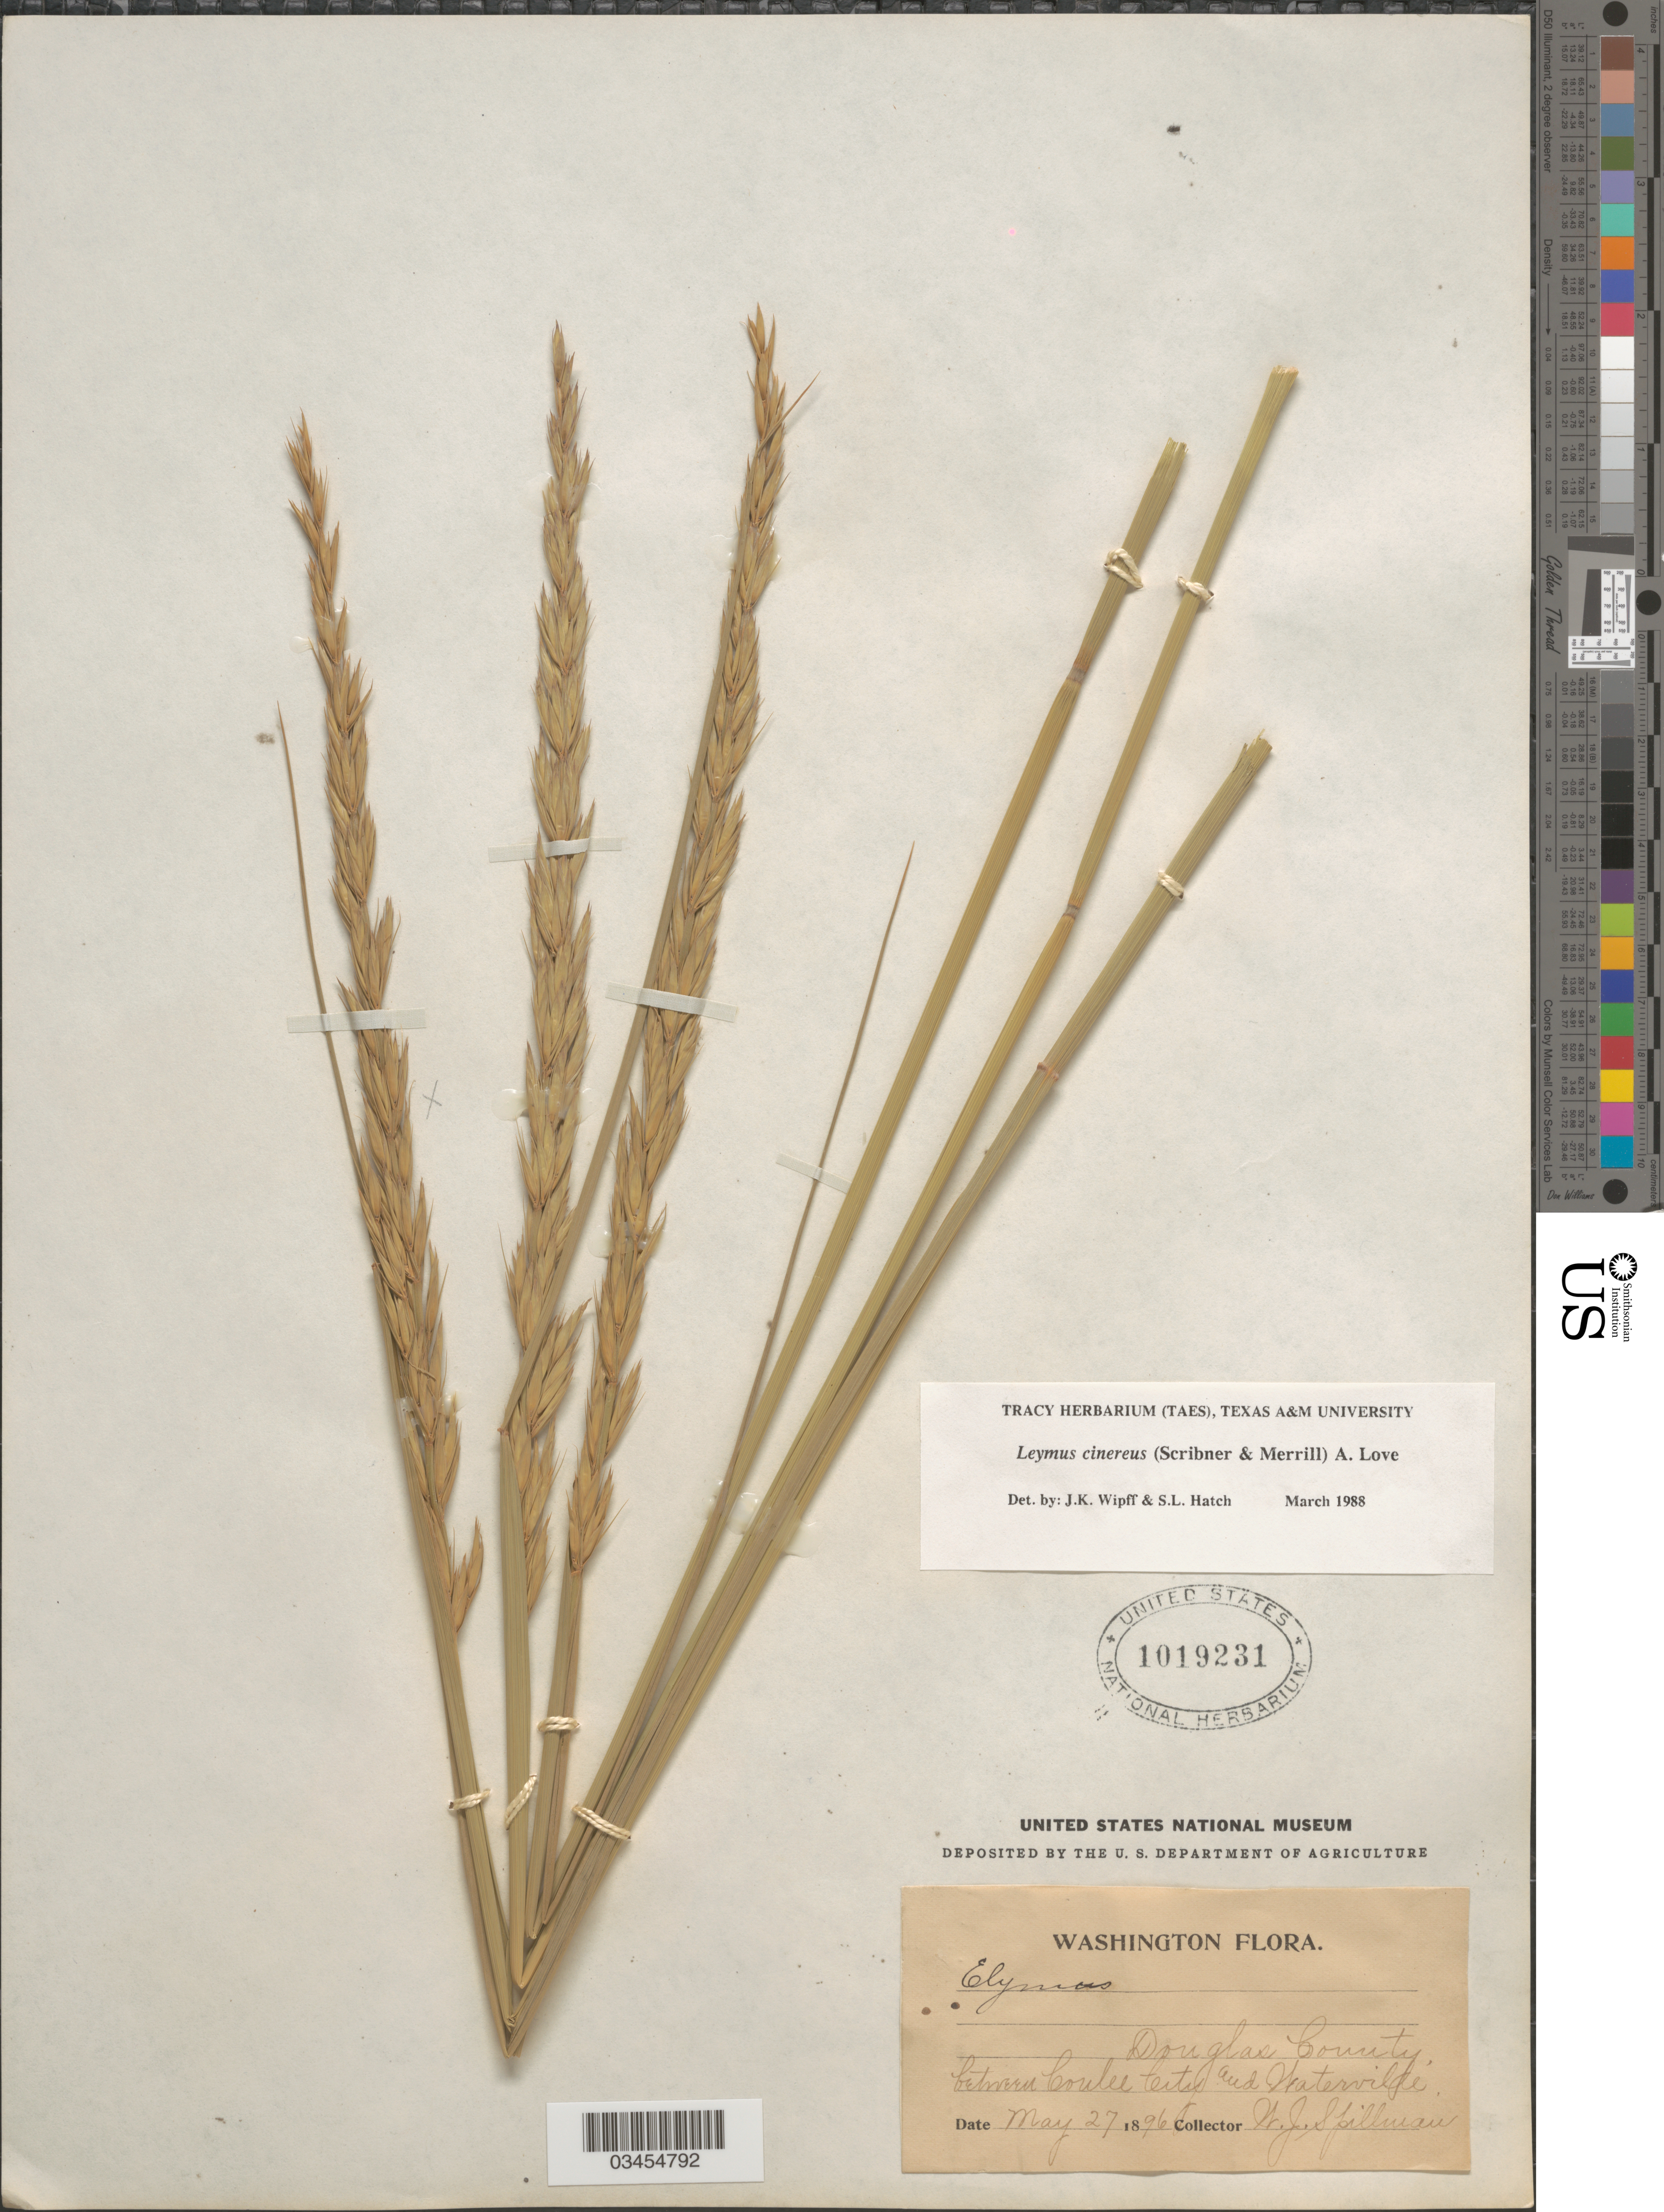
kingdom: Plantae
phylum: Tracheophyta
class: Liliopsida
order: Poales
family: Poaceae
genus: Leymus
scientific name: Leymus cinereus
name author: (Scribn. & Merr.) Á. Löve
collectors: W. Spillman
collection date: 1896-05-27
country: United States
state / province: Washington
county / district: Douglas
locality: Douglas County, between Coulee City and Waterville.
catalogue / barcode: US 1019231